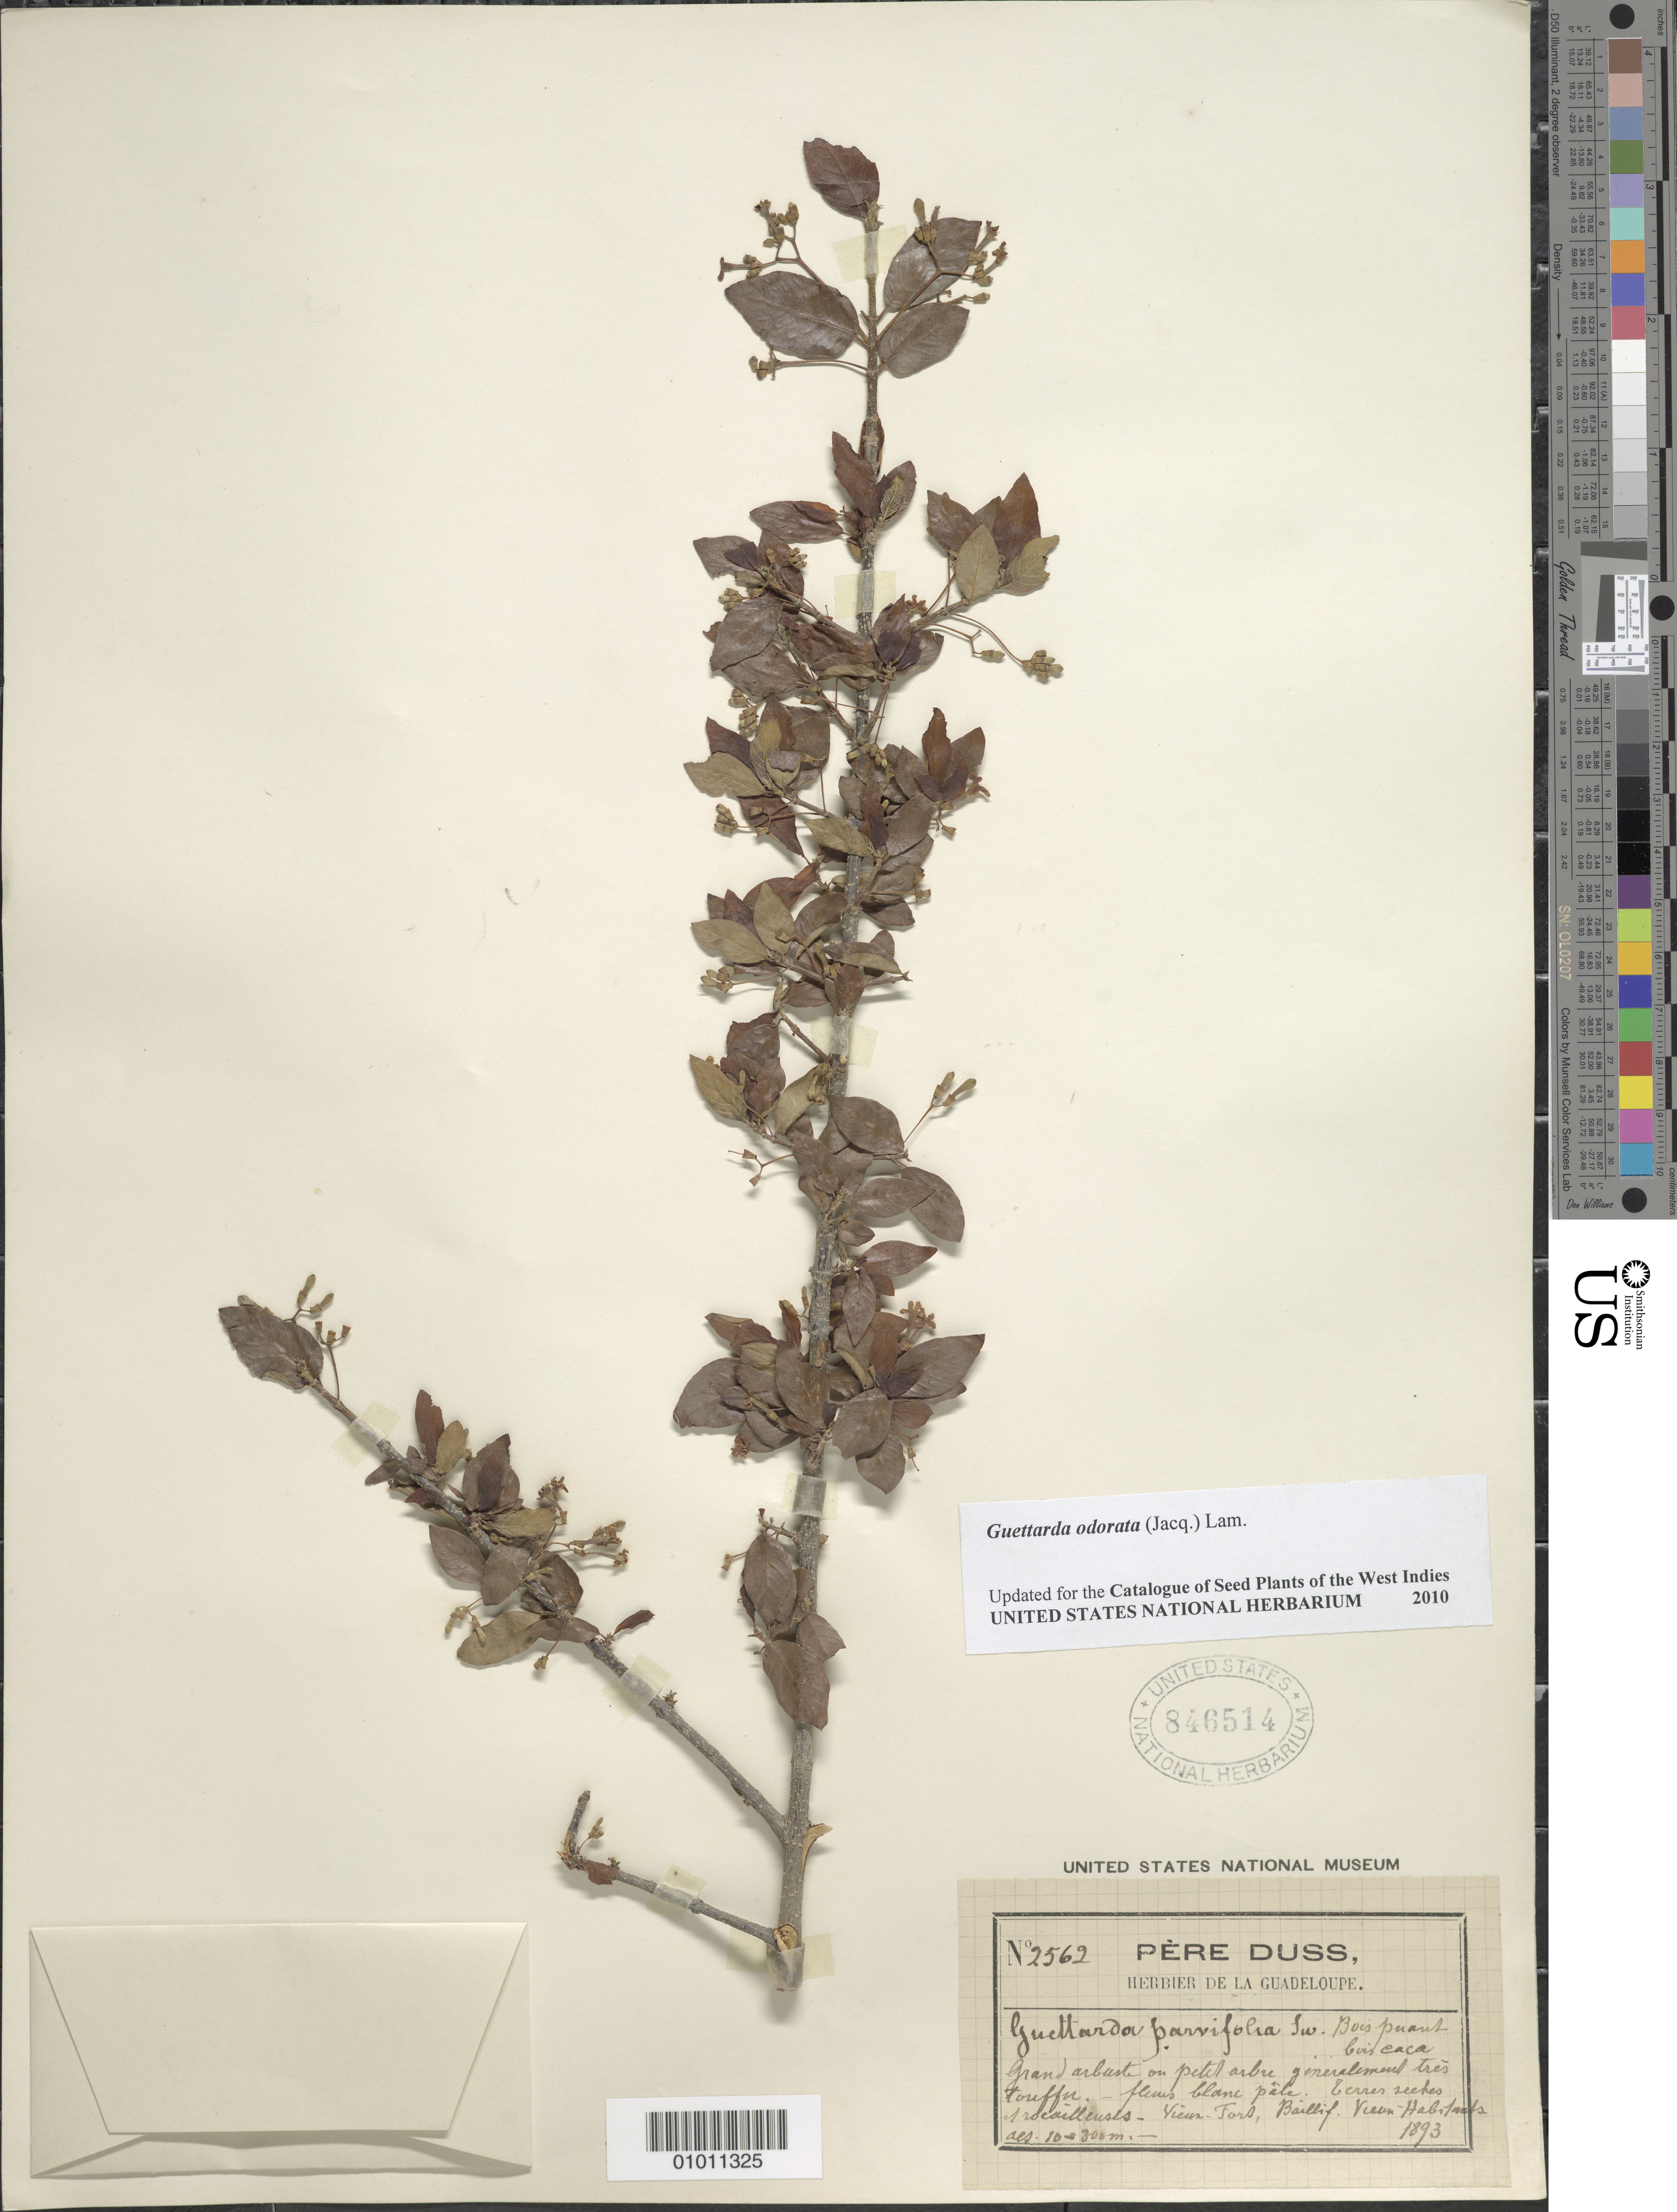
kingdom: Plantae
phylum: Tracheophyta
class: Magnoliopsida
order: Gentianales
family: Rubiaceae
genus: Guettarda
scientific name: Guettarda odorata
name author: (Jacq.) Lam.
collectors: Père Duss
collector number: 2562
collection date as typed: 1893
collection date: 1893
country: Guadeloupe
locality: Vieu Fort, Baillif.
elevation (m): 10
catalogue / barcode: US 846514